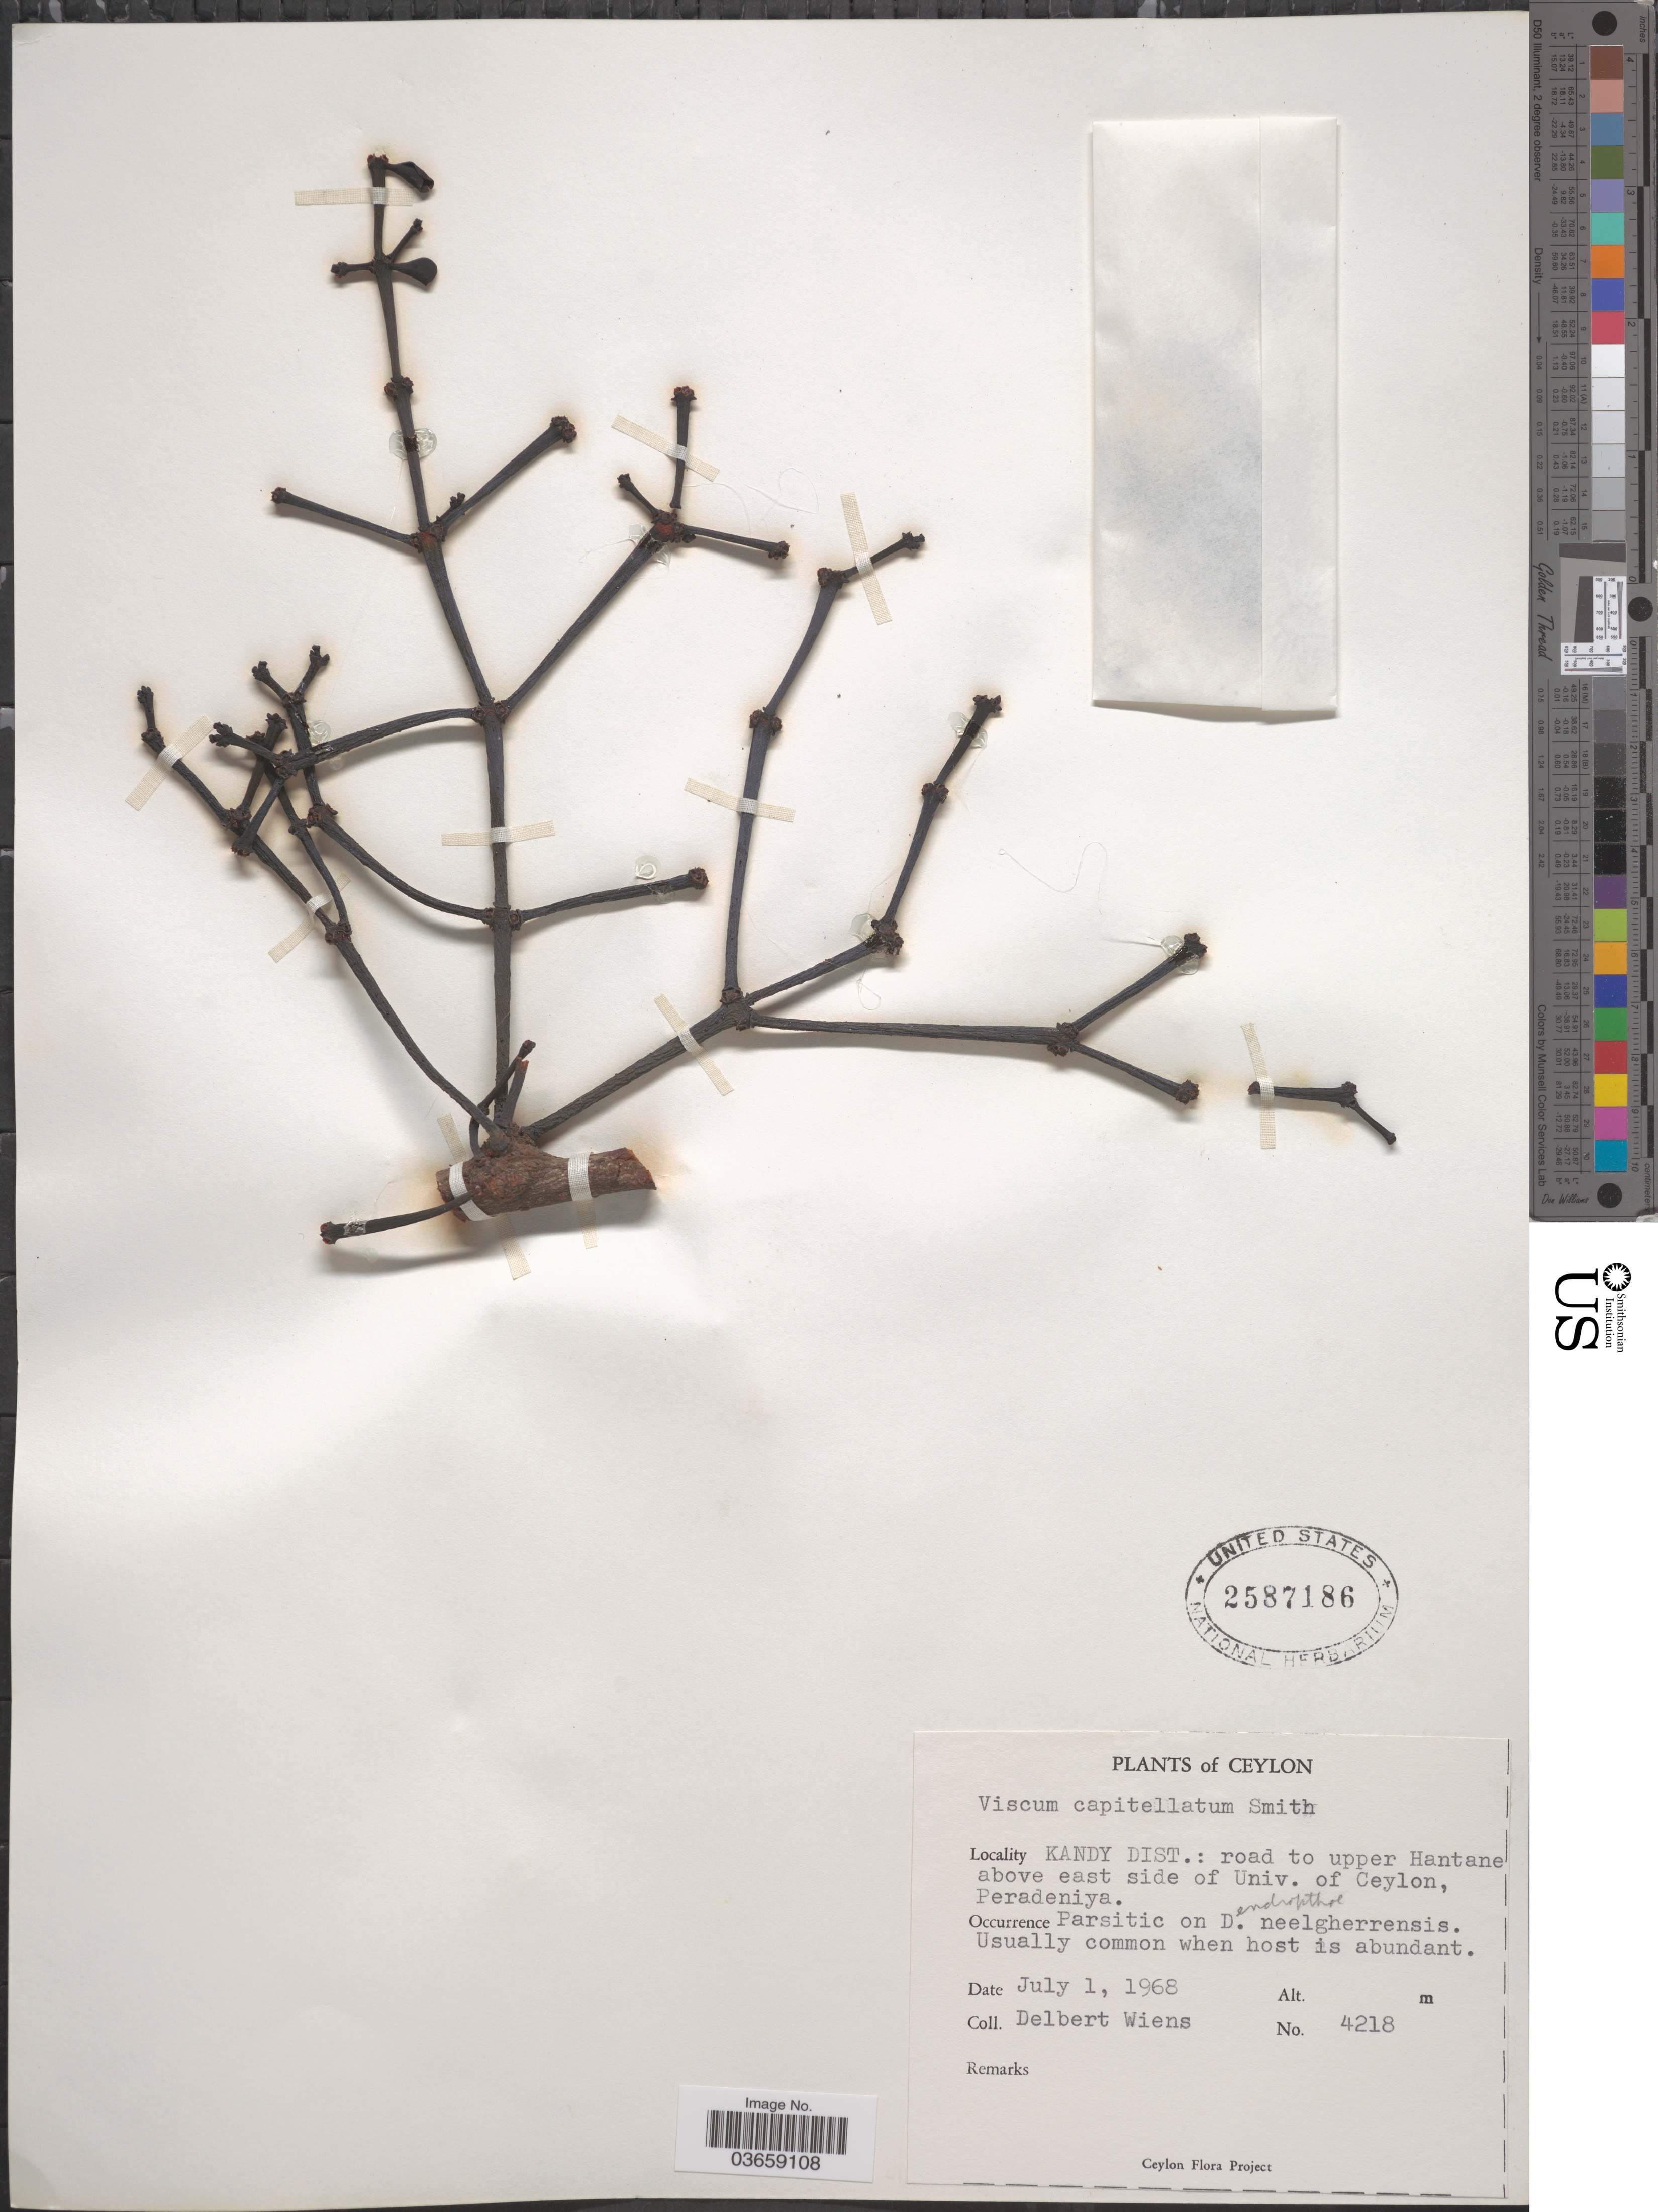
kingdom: Plantae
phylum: Tracheophyta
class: Magnoliopsida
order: Santalales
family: Viscaceae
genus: Viscum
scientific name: Viscum capitellatum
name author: Sm.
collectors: D. Wiens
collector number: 4218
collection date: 1968-07-01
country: Sri Lanka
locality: Ceylon. Kandy Dist.: road to upper Hantane above east side of Univ. of Ceylon, Peradeniya.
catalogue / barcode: US 2587186